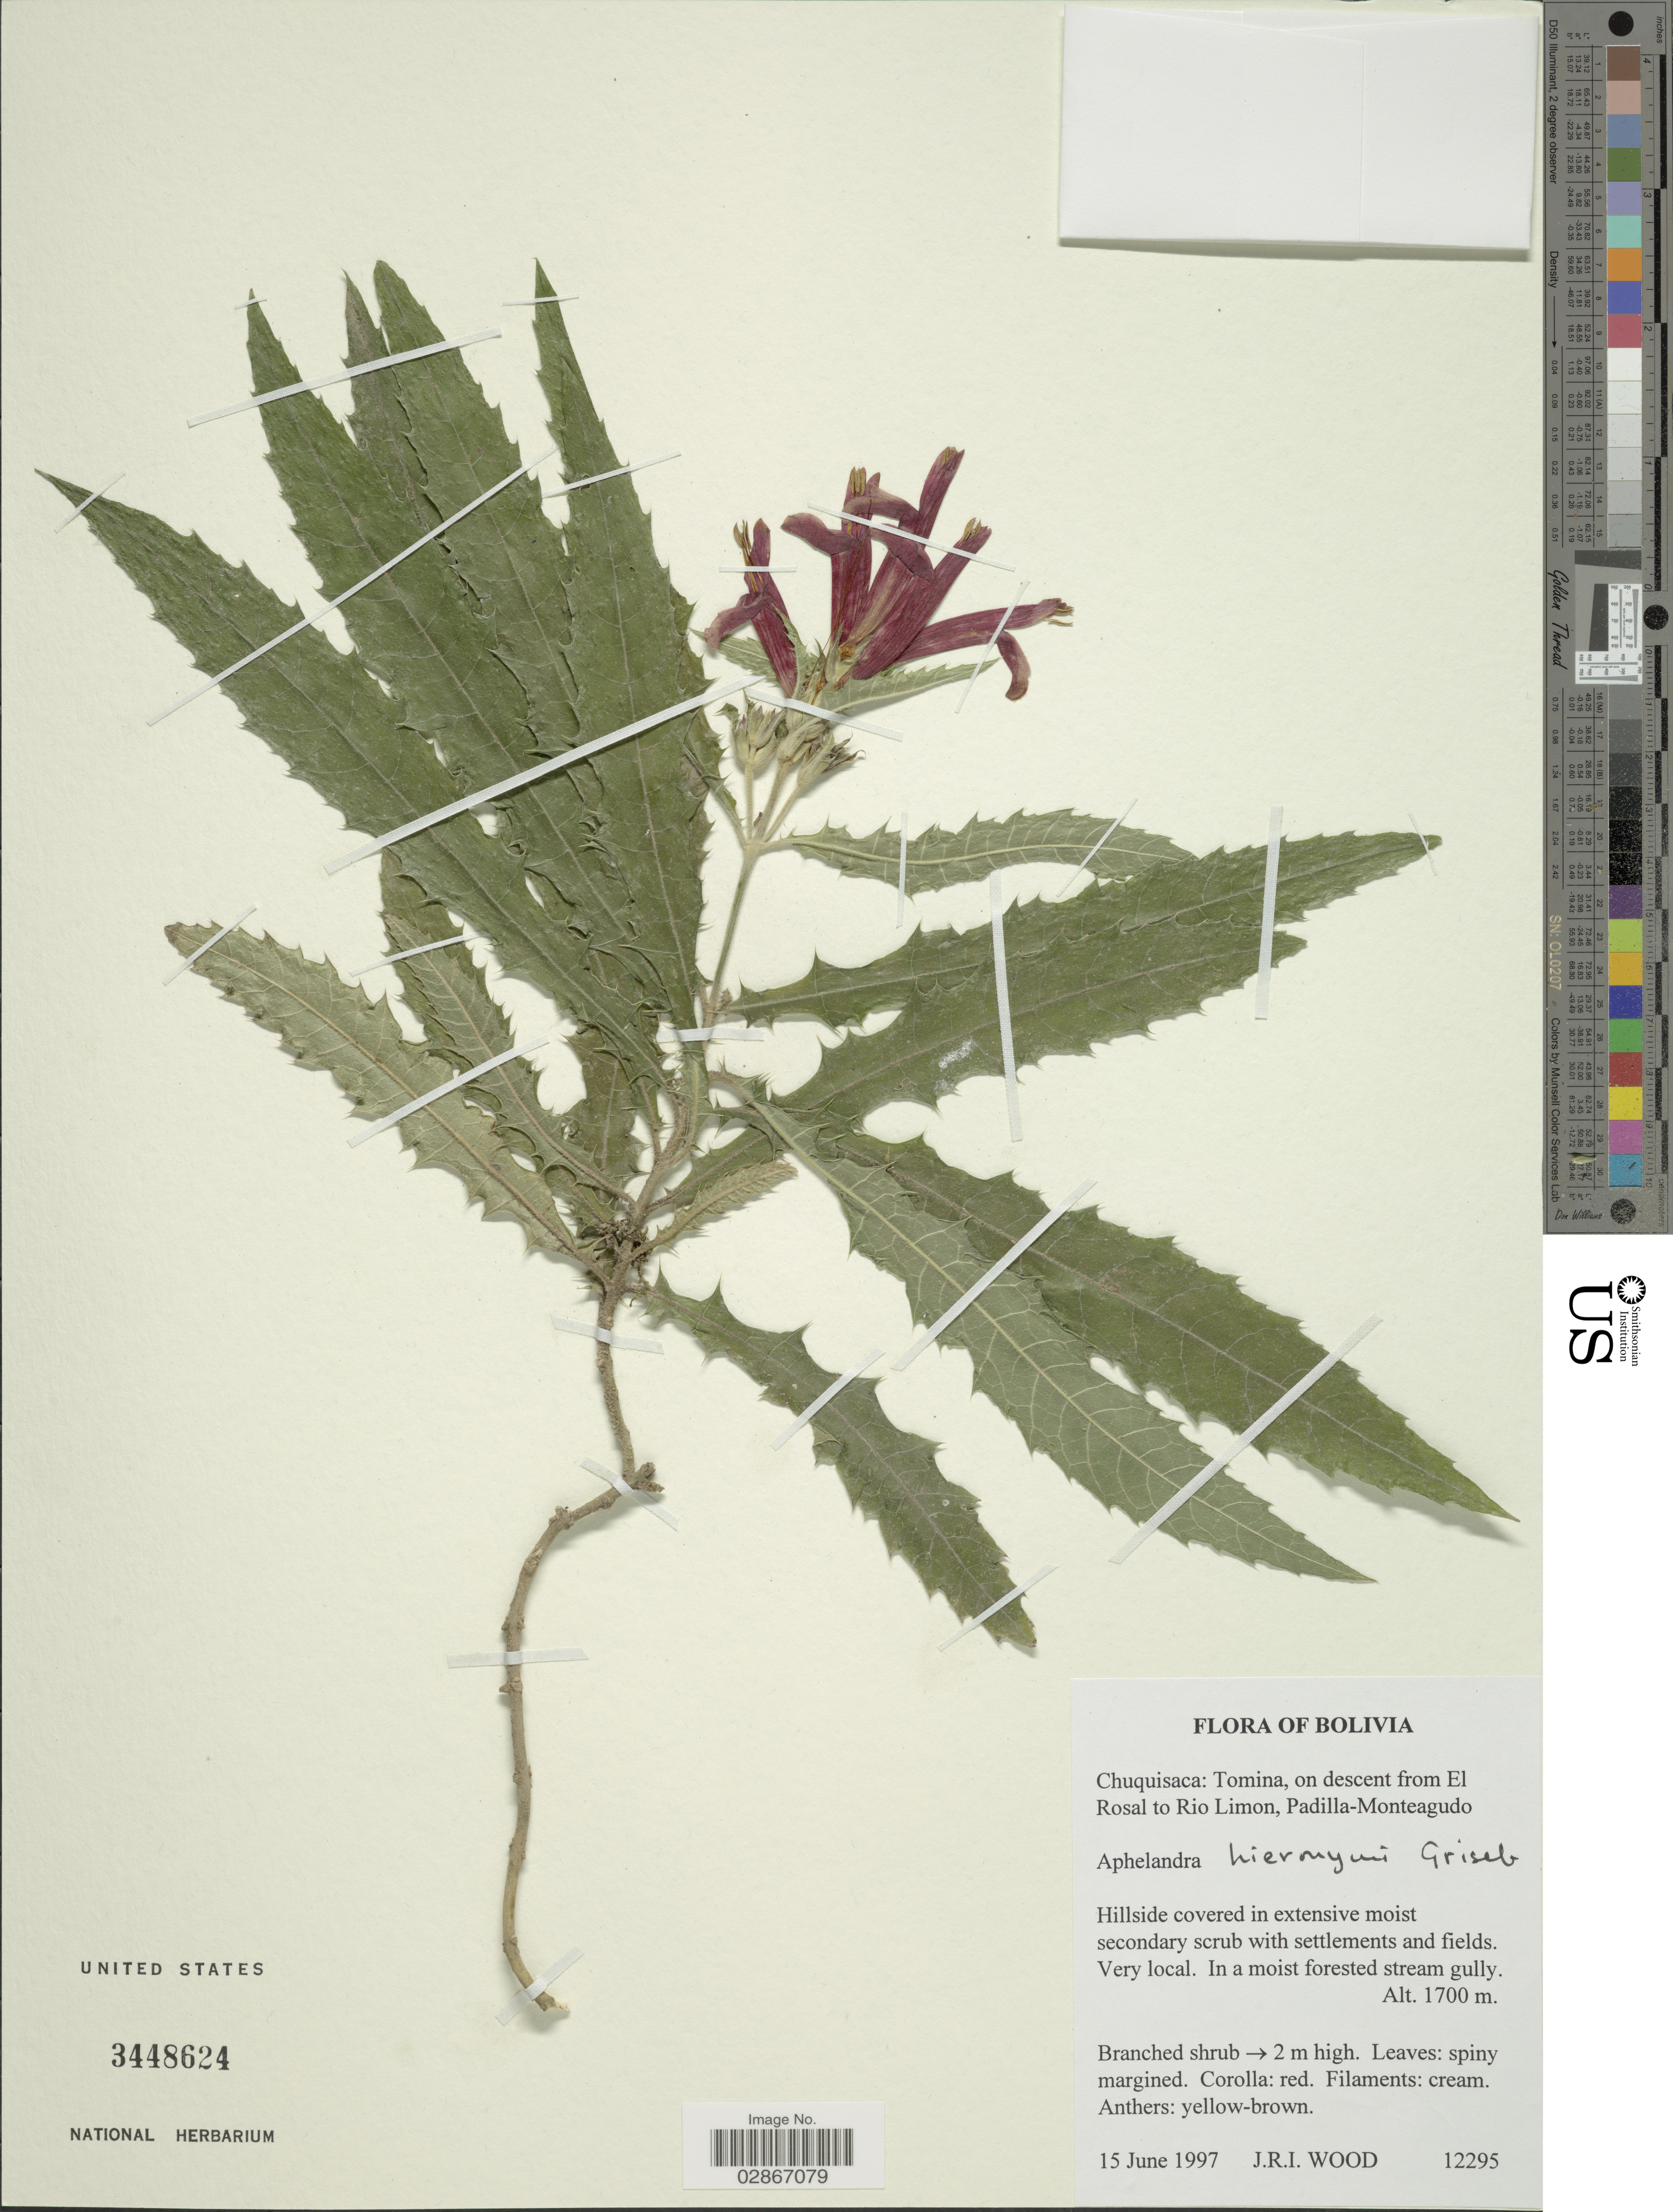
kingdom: Plantae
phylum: Tracheophyta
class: Magnoliopsida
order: Lamiales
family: Acanthaceae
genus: Aphelandra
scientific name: Aphelandra hieronymi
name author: Griseb.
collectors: J. R. I. Wood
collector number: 12295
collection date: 1997-06-15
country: Bolivia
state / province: Chuquisaca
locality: Tomina on descent from El Rosal to Rio Limon, Padilla-Monteagudo.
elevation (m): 1700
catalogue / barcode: US 3448624